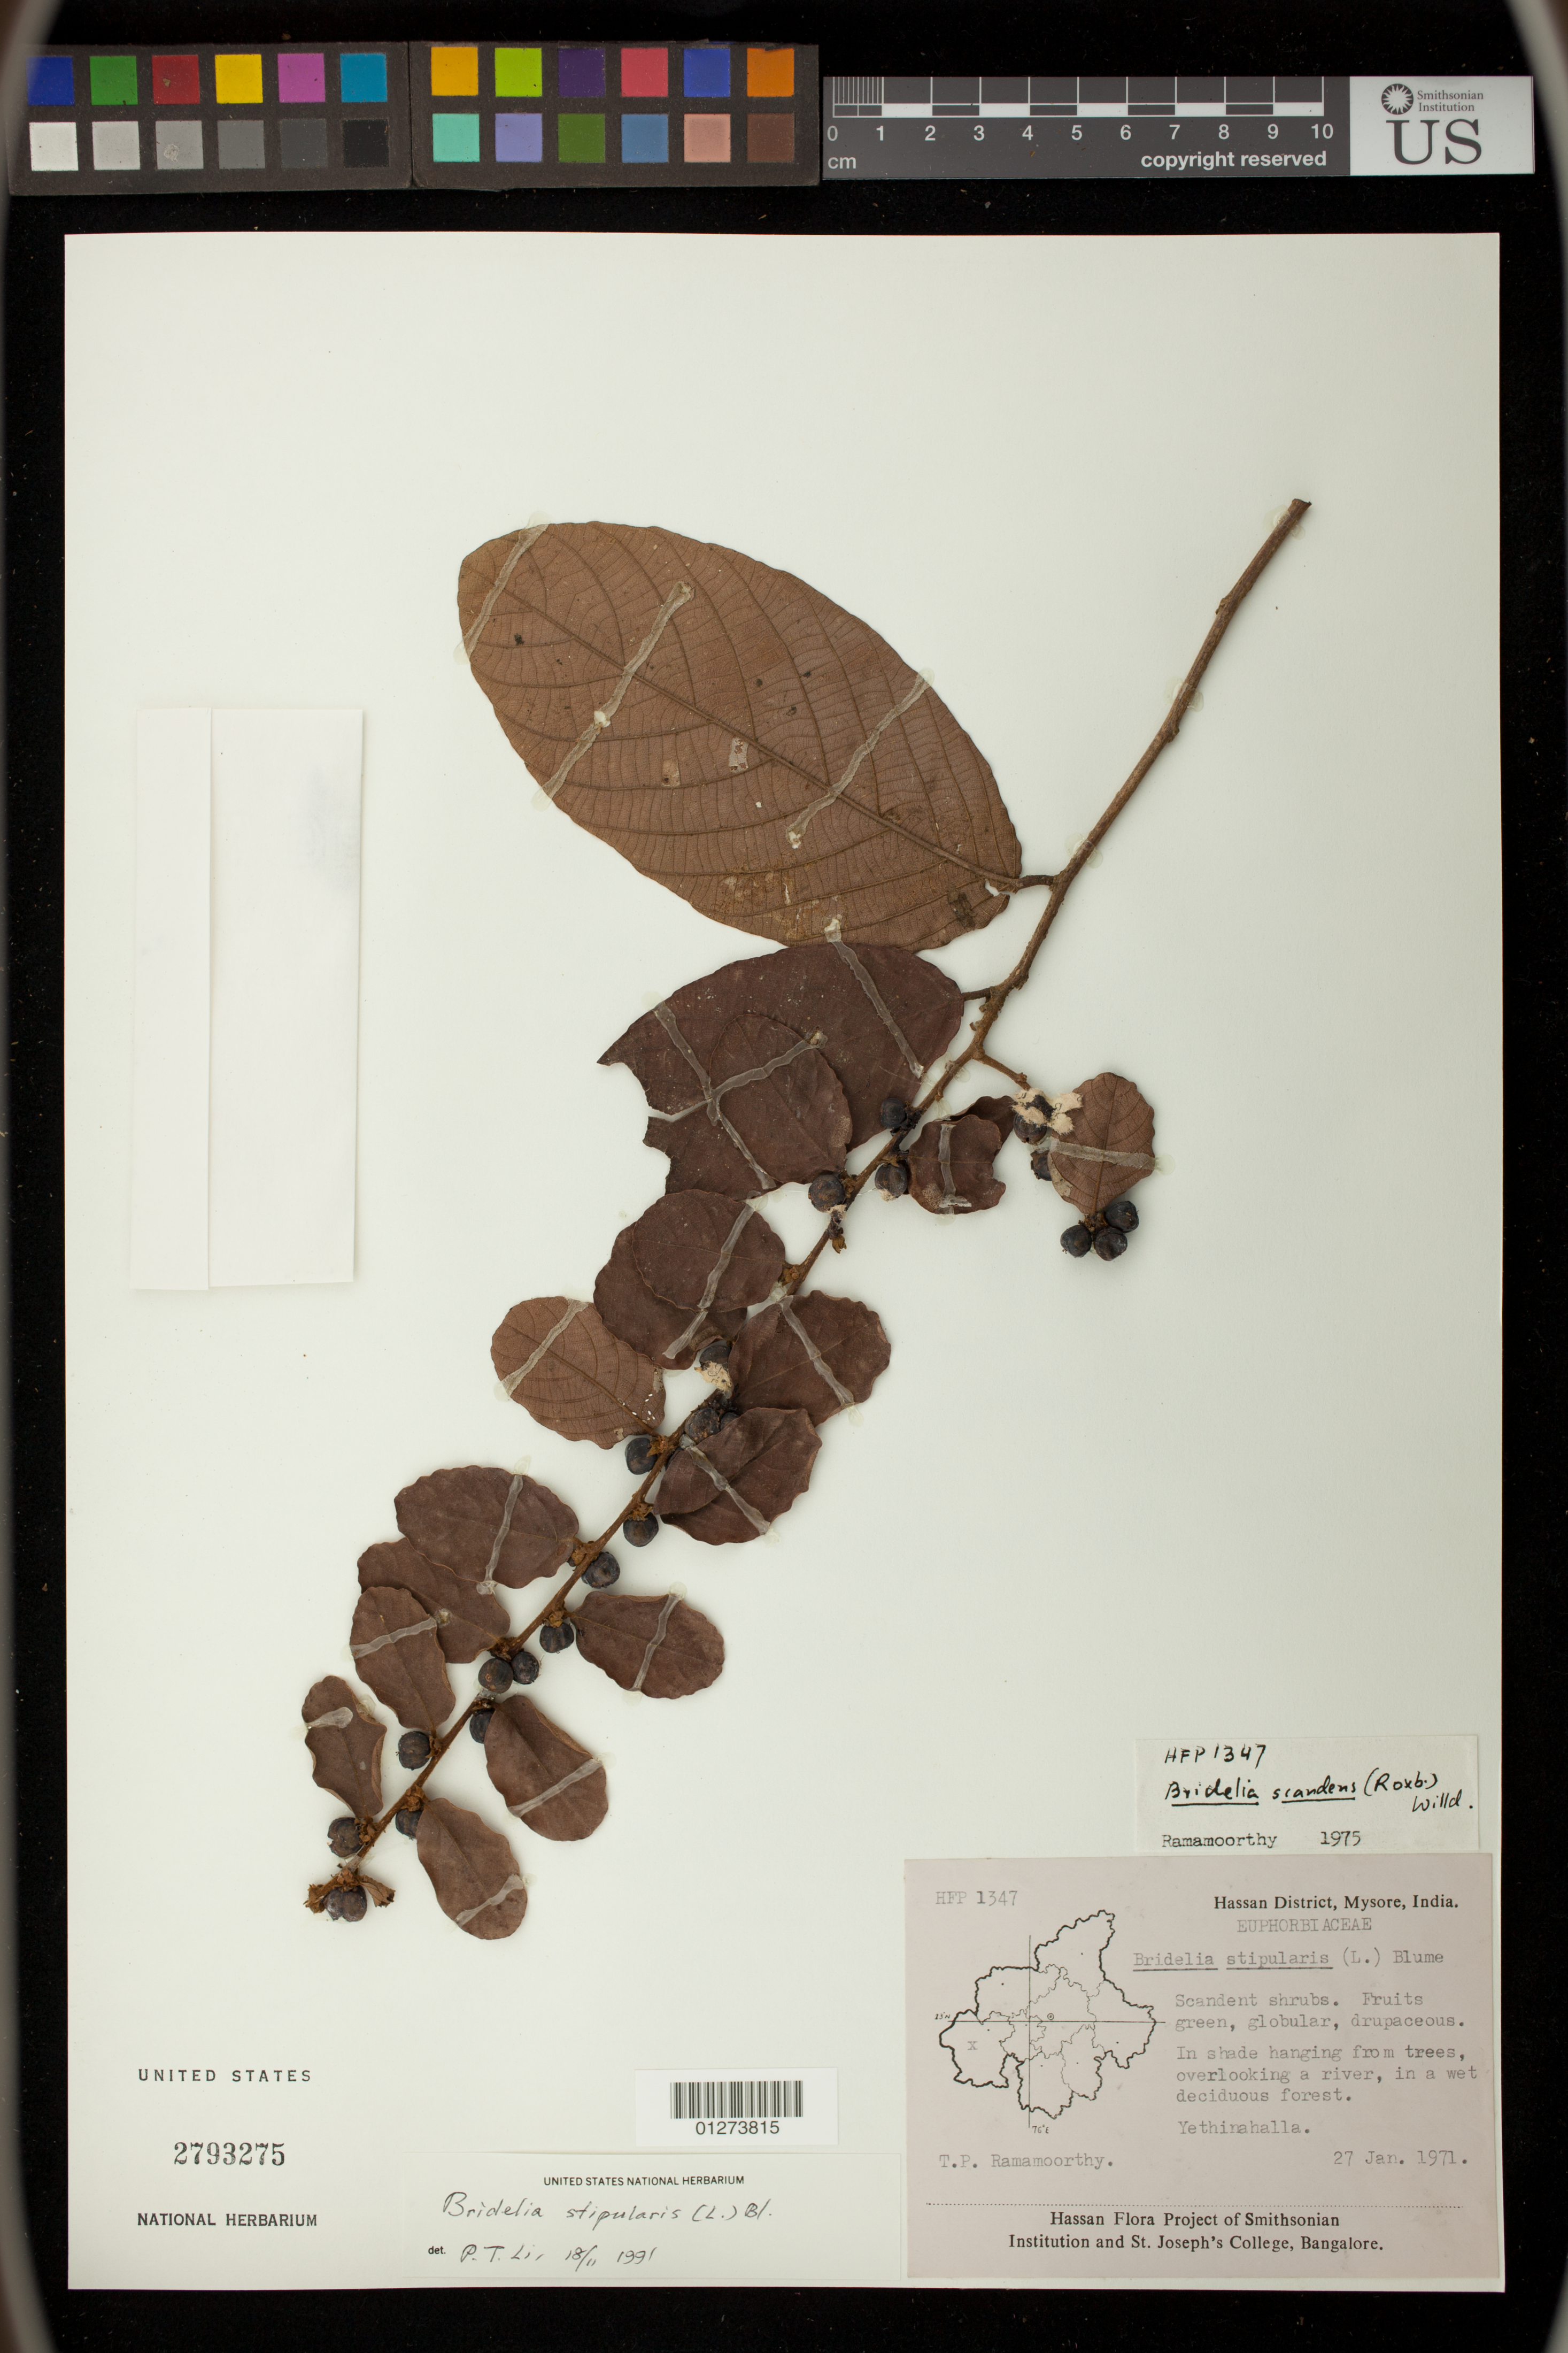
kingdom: Plantae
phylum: Tracheophyta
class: Magnoliopsida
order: Malpighiales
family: Phyllanthaceae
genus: Bridelia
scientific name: Bridelia stipularis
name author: (L.) Blume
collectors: T. P. Ramamoorthy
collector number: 1347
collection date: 1971-01-27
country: India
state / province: Karnataka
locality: Yethinahalla, Hassan District, Mysore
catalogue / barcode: US 2793275